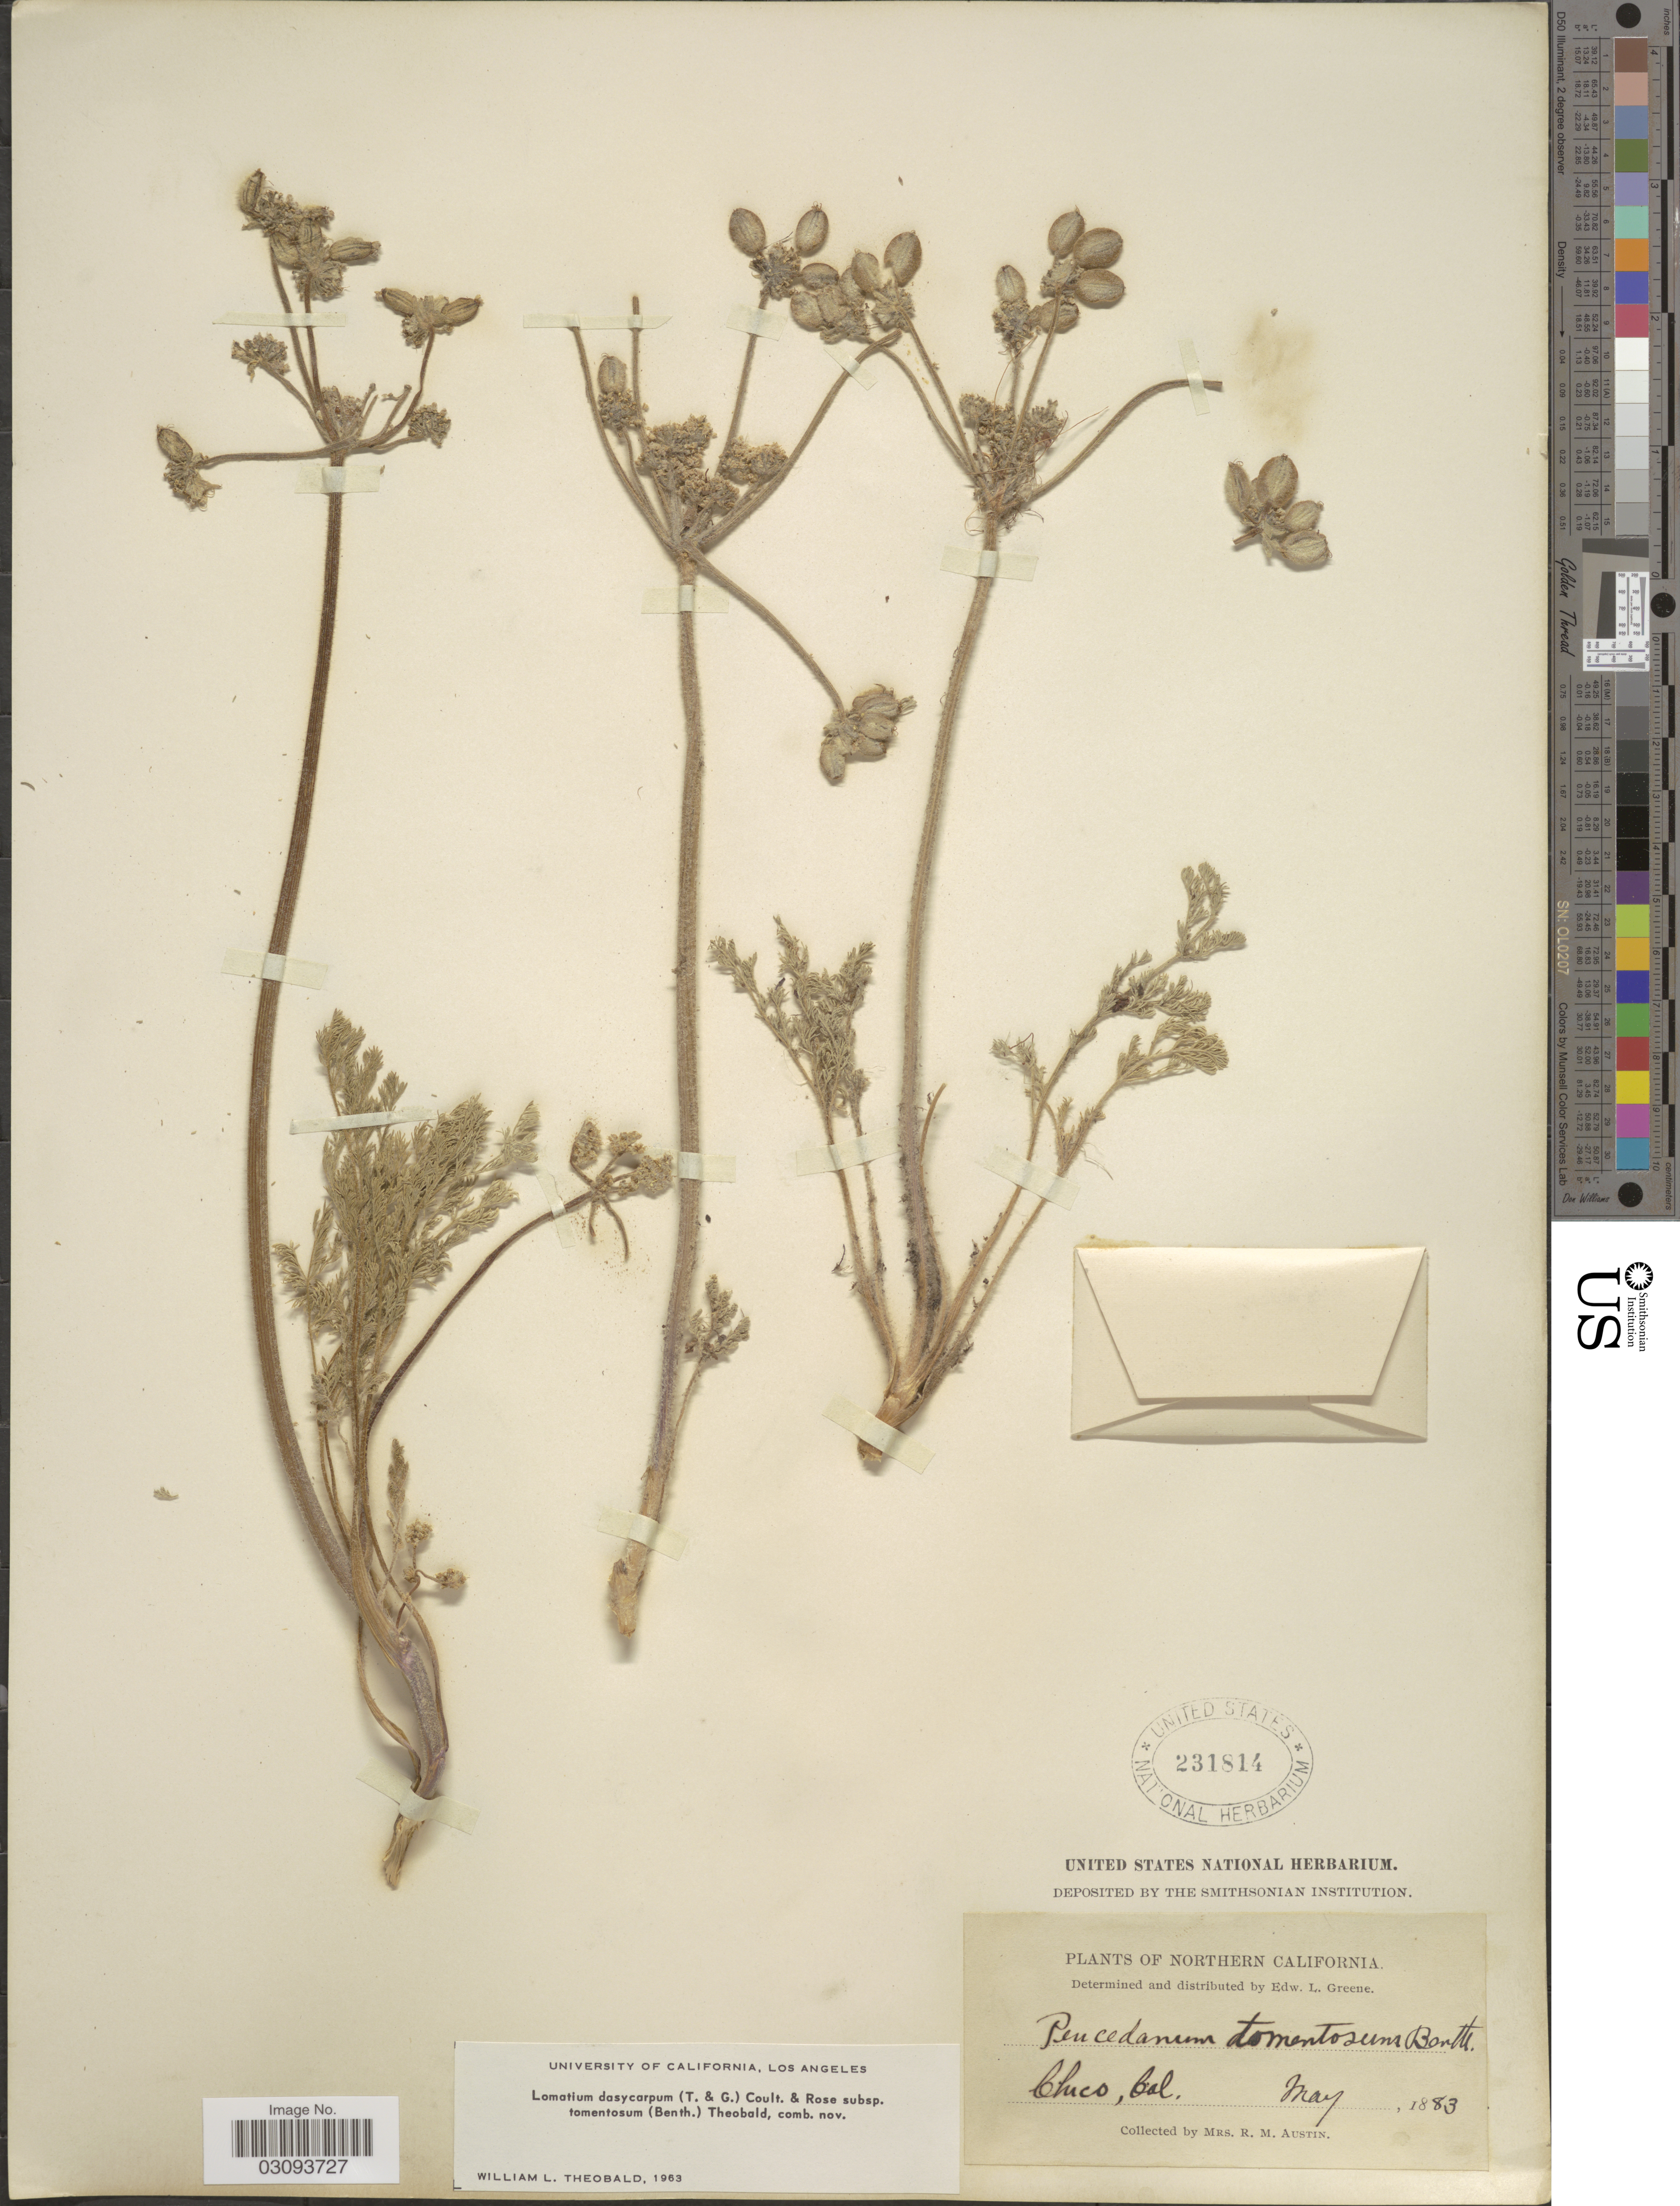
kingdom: Plantae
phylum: Tracheophyta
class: Magnoliopsida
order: Apiales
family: Apiaceae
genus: Lomatium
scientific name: Lomatium dasycarpum subsp. tomentosum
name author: (Benth.) W.L. Theob.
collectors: R. Austin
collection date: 1883-05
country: United States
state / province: California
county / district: Butte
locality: Northern California. Chico.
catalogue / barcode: US 231814